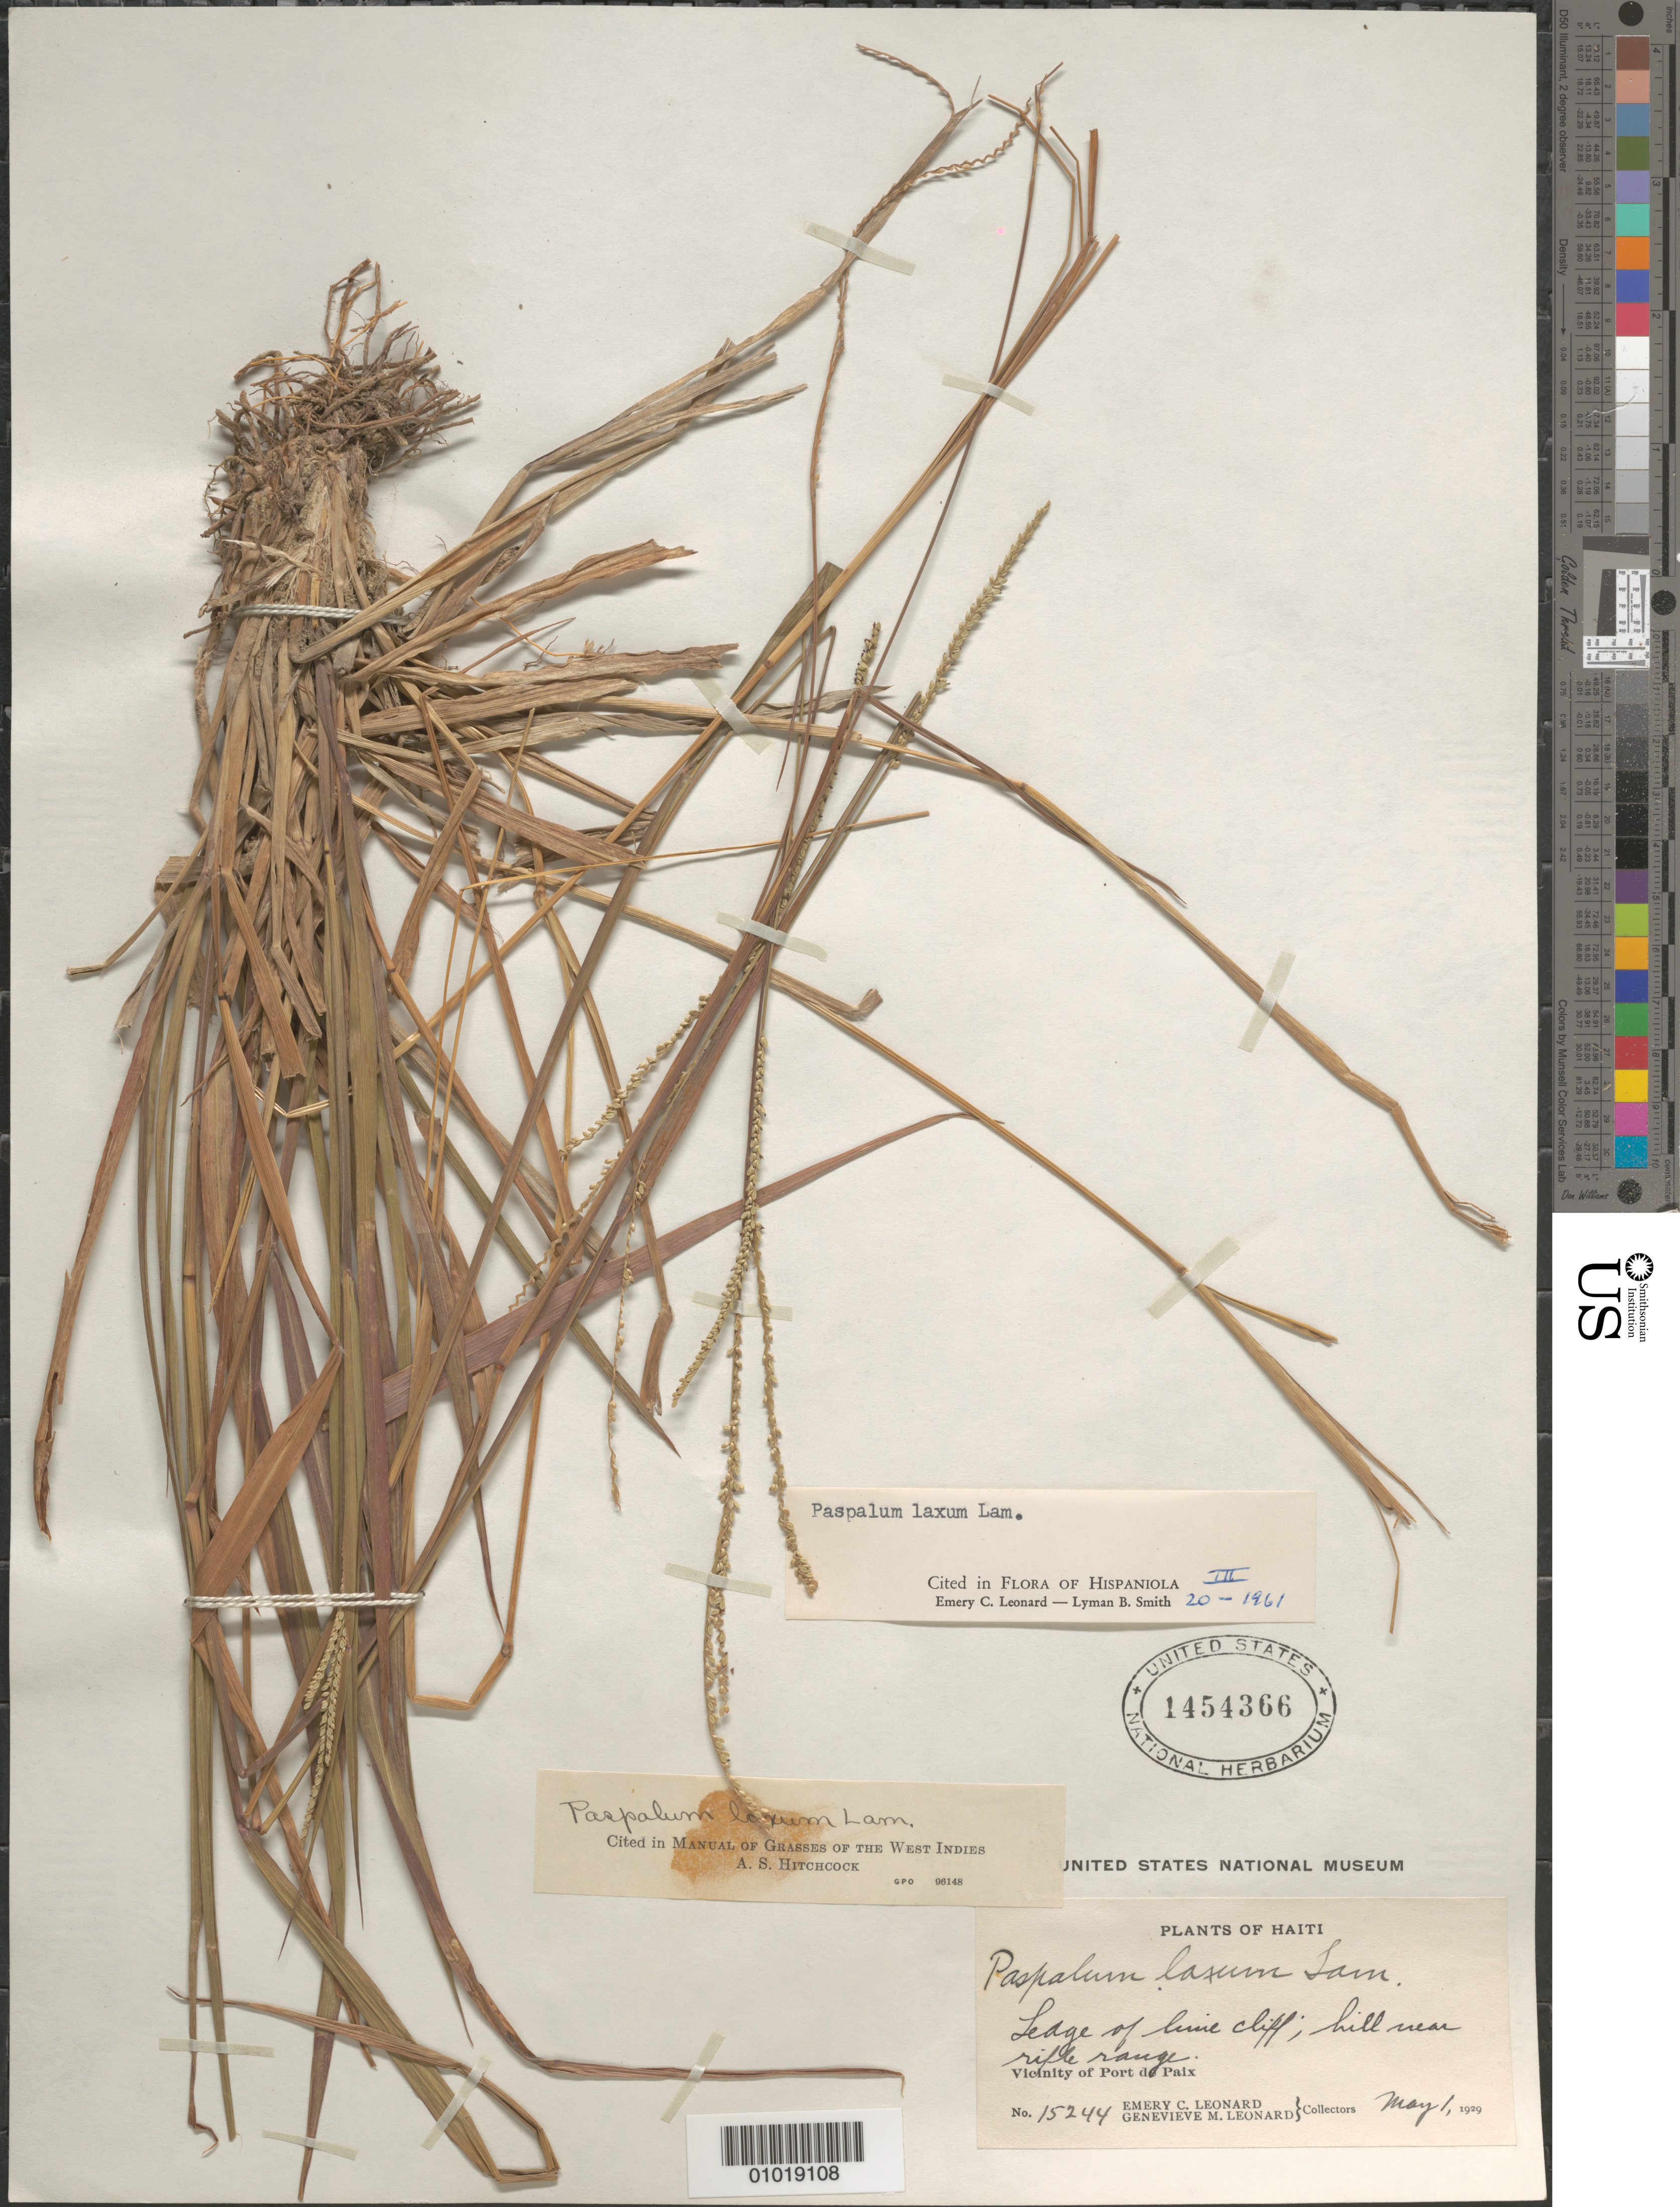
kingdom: Plantae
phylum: Tracheophyta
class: Liliopsida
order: Poales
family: Poaceae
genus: Paspalum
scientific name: Paspalum laxum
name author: Lam.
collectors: E. C. Leonard & G. M. Leonard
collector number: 15244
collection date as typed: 01 May 1929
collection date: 1929-05-01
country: Haiti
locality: Vicinity of Port de Paix, hill near rifle range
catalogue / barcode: US 1454366